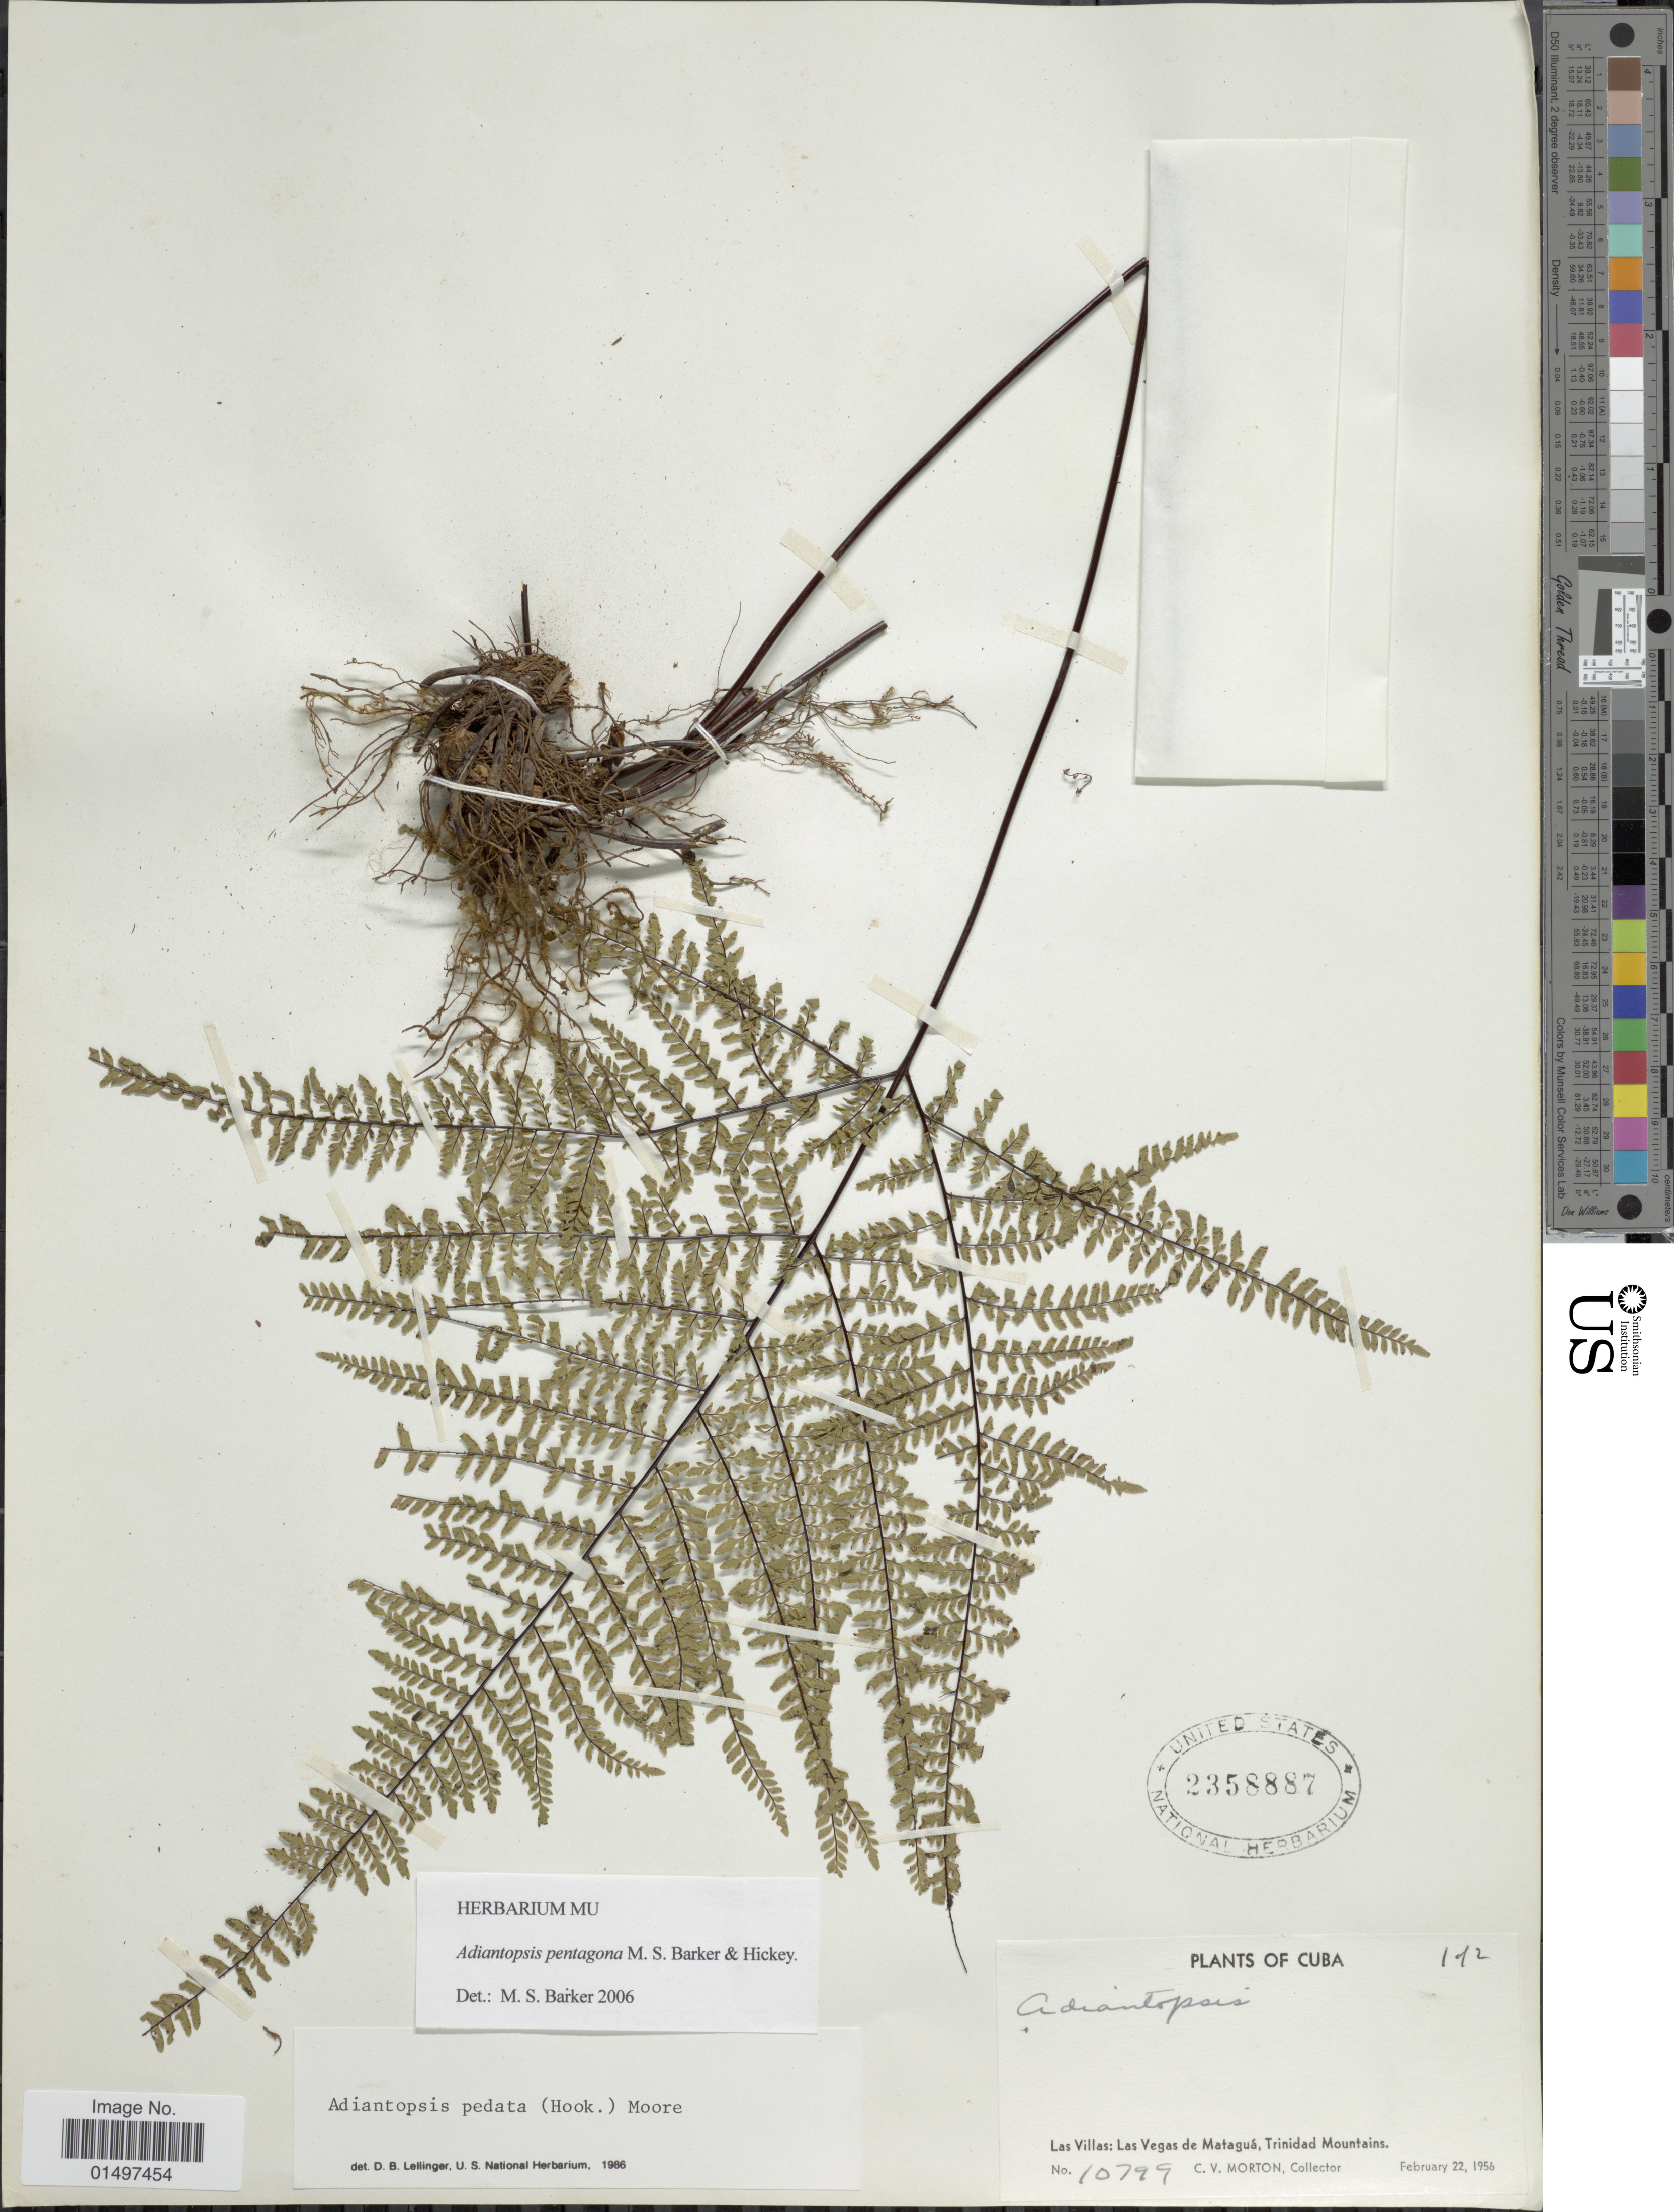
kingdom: Plantae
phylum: Tracheophyta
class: Polypodiopsida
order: Polypodiales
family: Pteridaceae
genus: Adiantopsis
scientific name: Adiantopsis pentagona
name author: M.S. Barker & Hickey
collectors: C. V. Morton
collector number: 10799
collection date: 1956-02-22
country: Cuba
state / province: Las Villas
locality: Las Vegas de Matagua, Trinidad Mountains.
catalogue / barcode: US 2358887